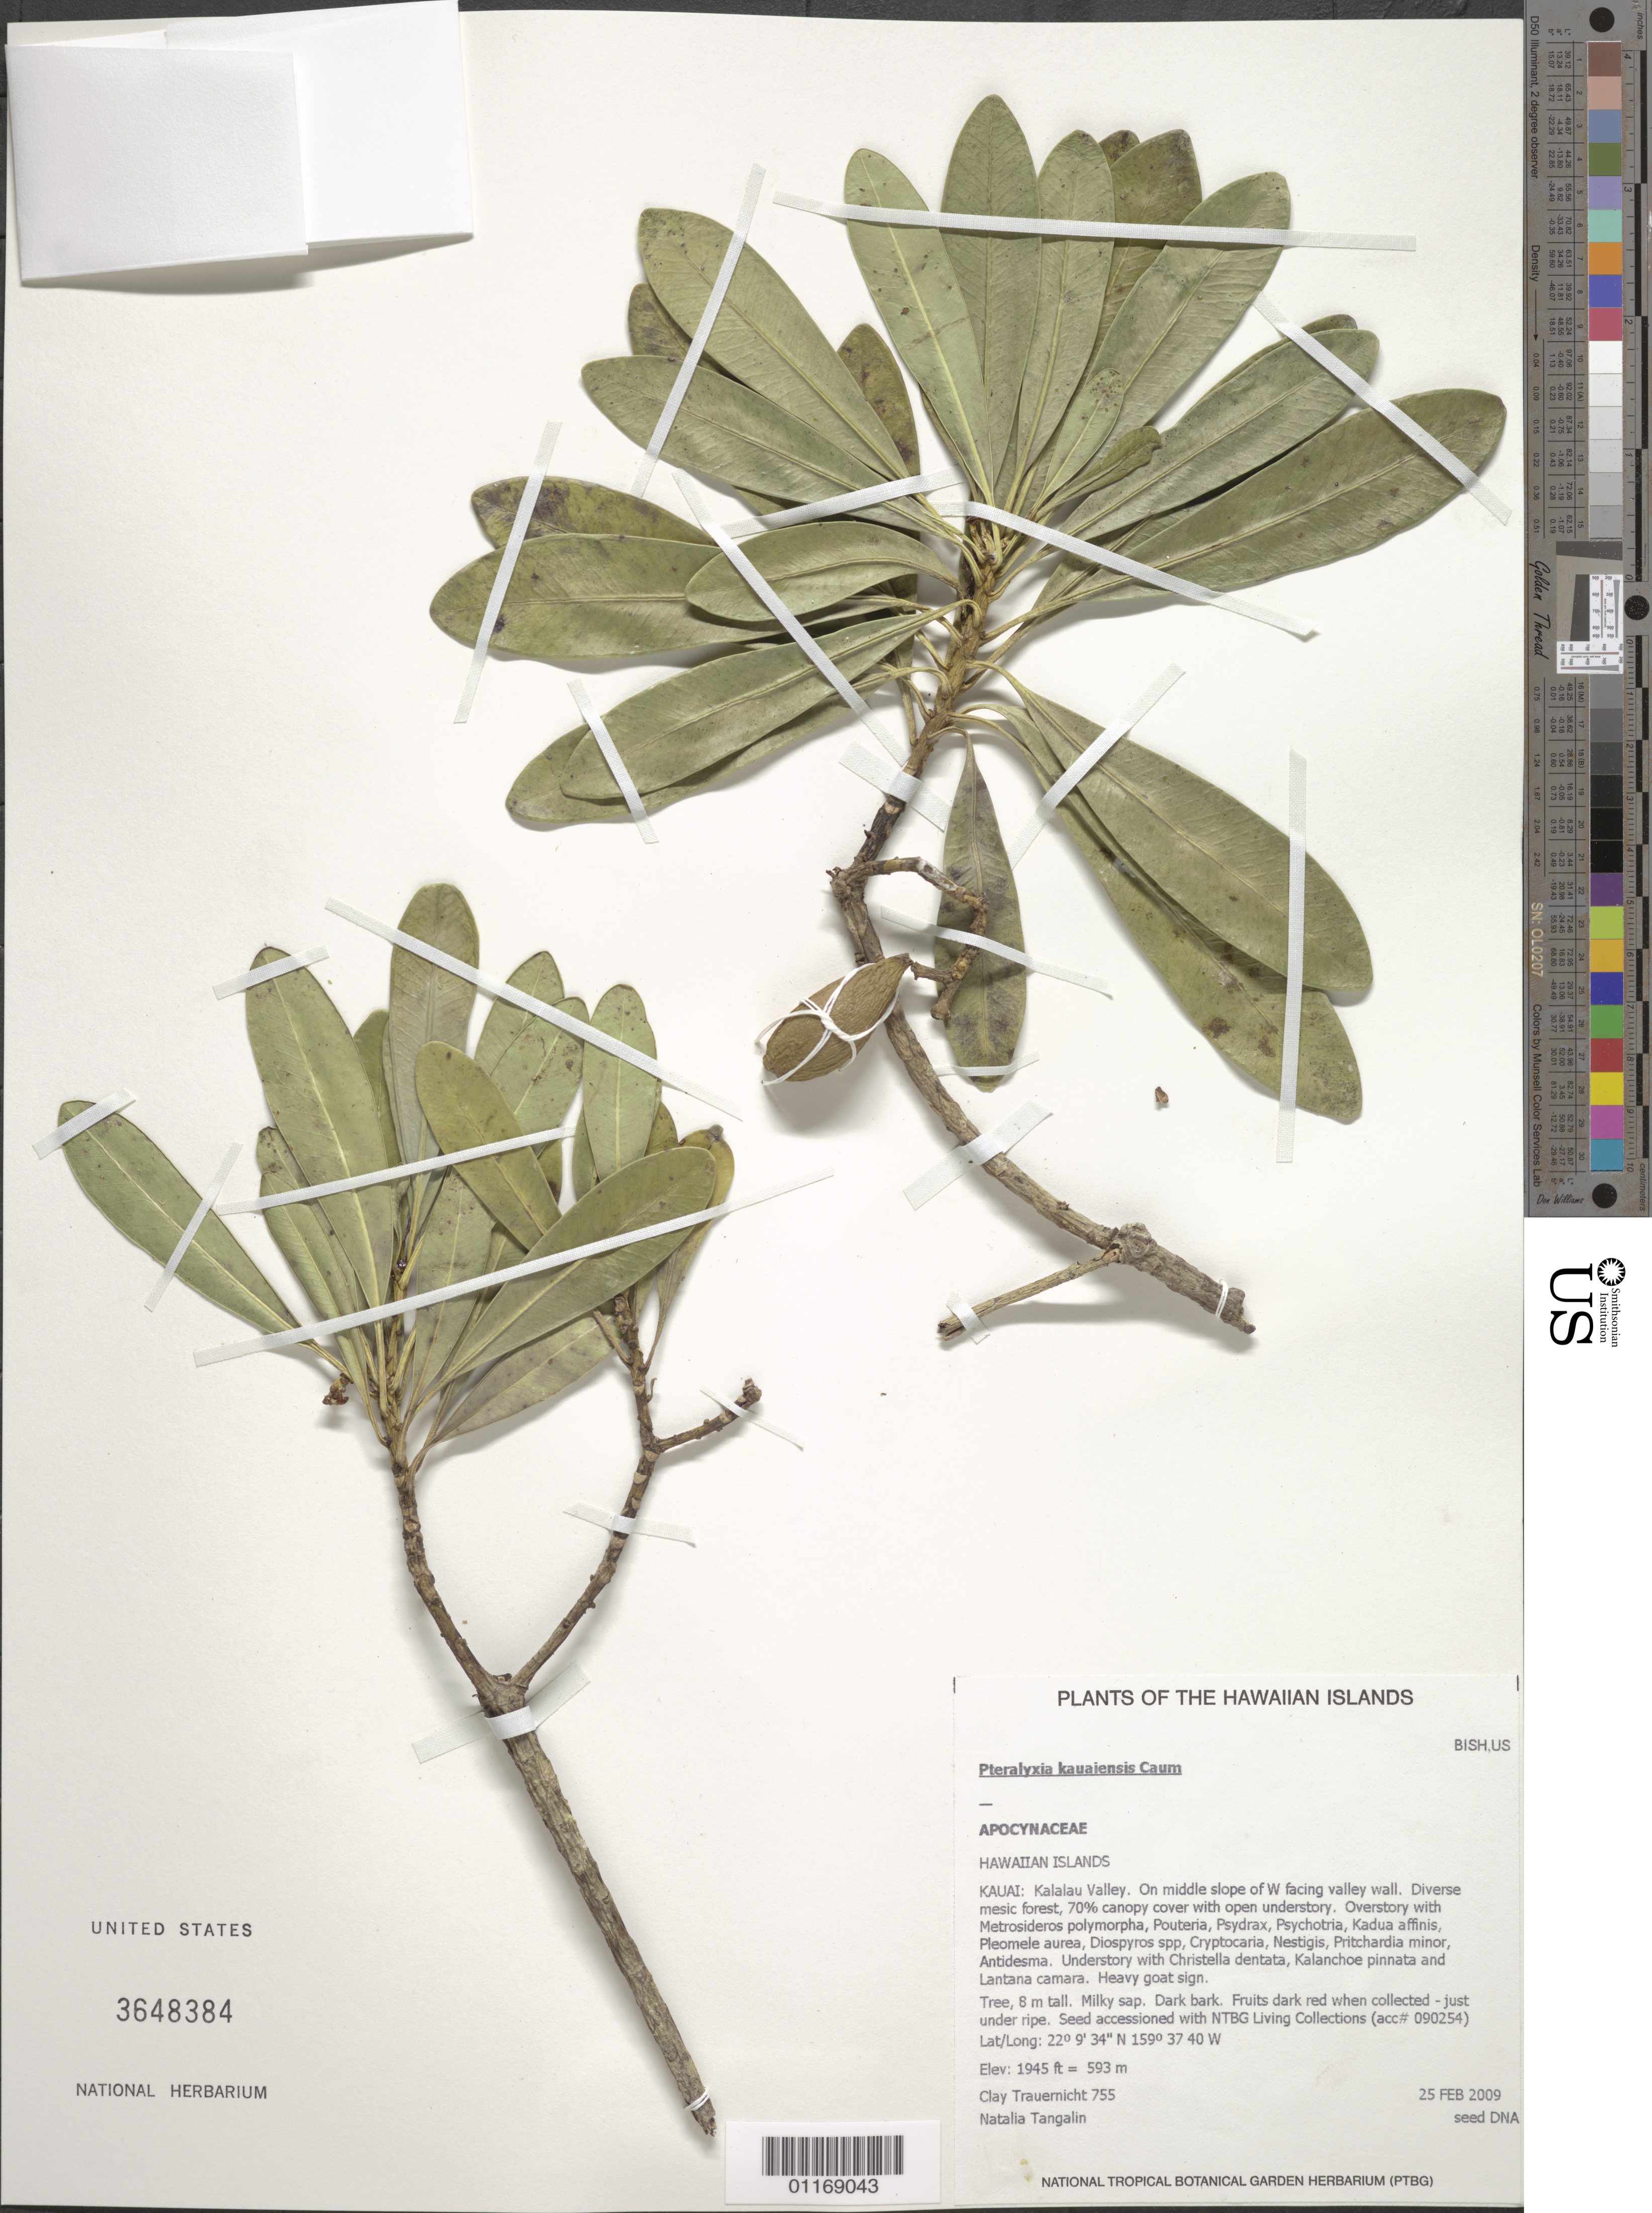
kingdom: Plantae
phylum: Tracheophyta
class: Magnoliopsida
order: Gentianales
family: Apocynaceae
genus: Pteralyxia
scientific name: Pteralyxia kauaiensis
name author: Caum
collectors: C. Trauernicht & N. Tangalin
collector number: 755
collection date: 2009-02-25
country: United States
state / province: Hawaii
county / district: Kauai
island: Kaua'i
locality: Kalalau Valley, on middle slope of W facing valley wall.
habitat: Mesic forest.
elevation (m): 593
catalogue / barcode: US 3648384